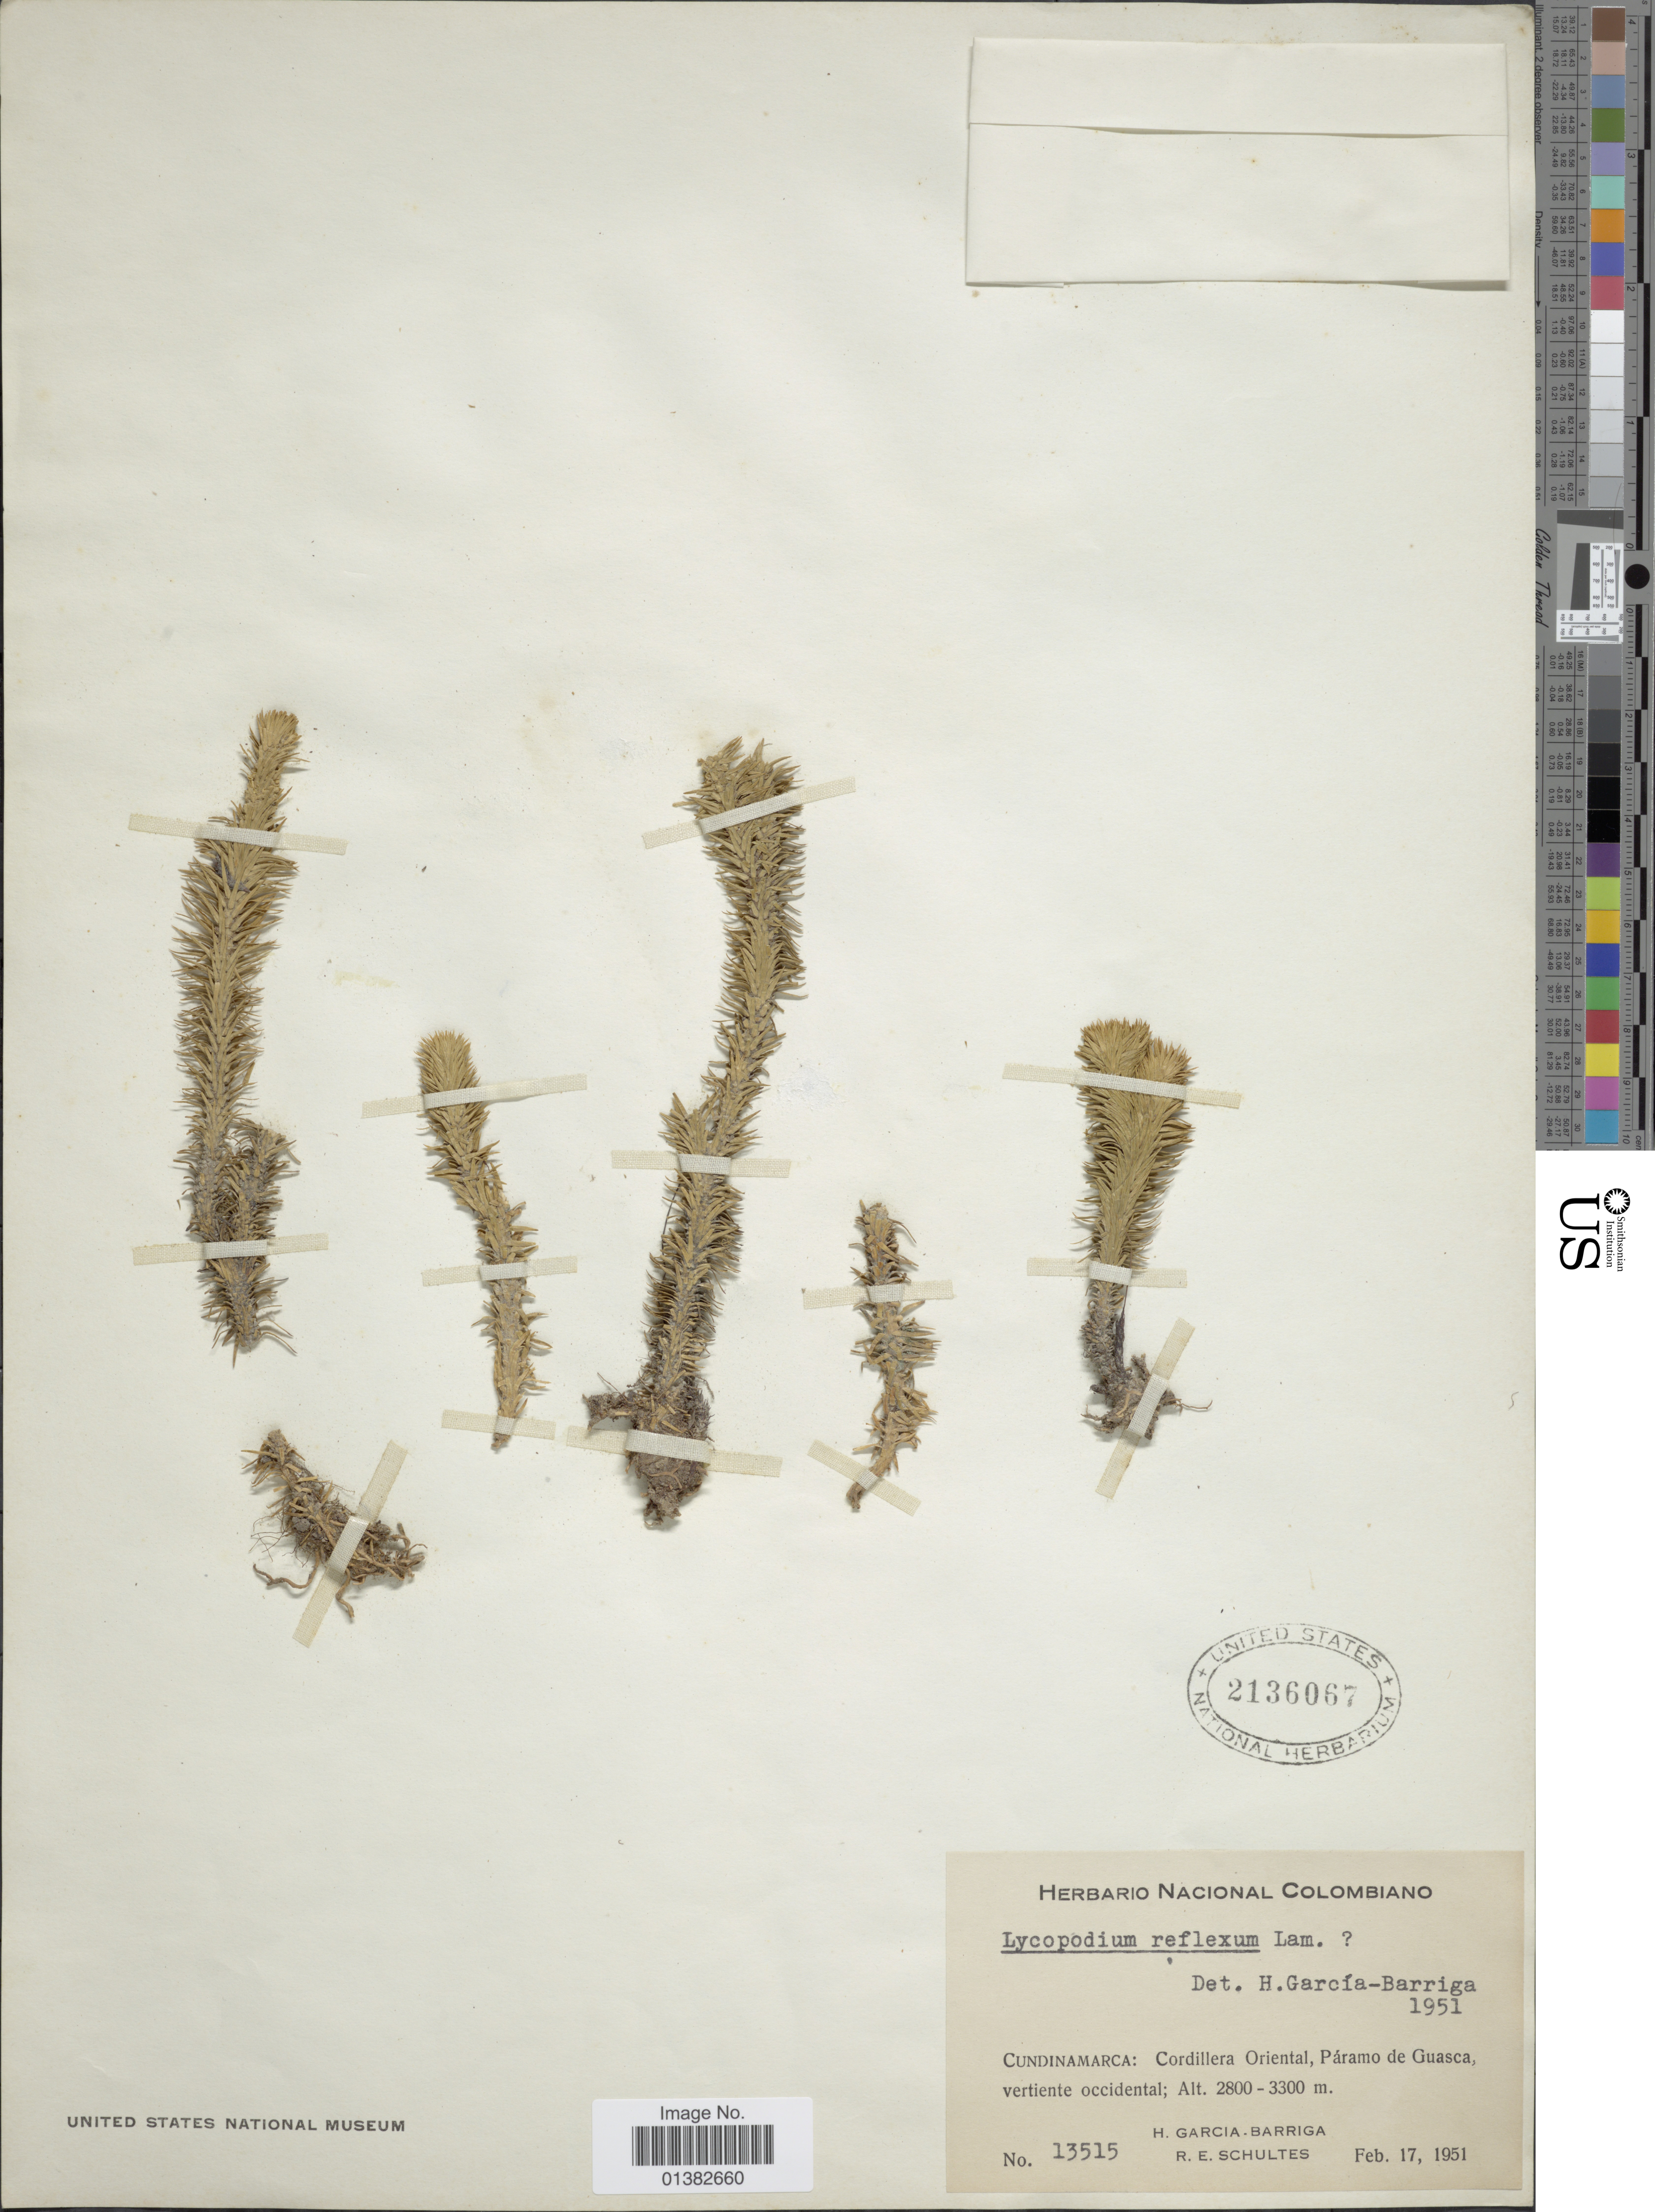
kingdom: Plantae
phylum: Tracheophyta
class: Lycopodiopsida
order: Lycopodiales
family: Lycopodiaceae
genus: Phlegmariurus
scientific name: Phlegmariurus reflexus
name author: (Lam.) B. Øllg.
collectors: H. García Barriga & R. E. Schultes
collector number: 13515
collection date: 1951-02-17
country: Colombia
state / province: Cundinamarca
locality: Cordillera Oriental, Páramo de Guasca, vertiente occidental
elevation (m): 2800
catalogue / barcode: US 2136067